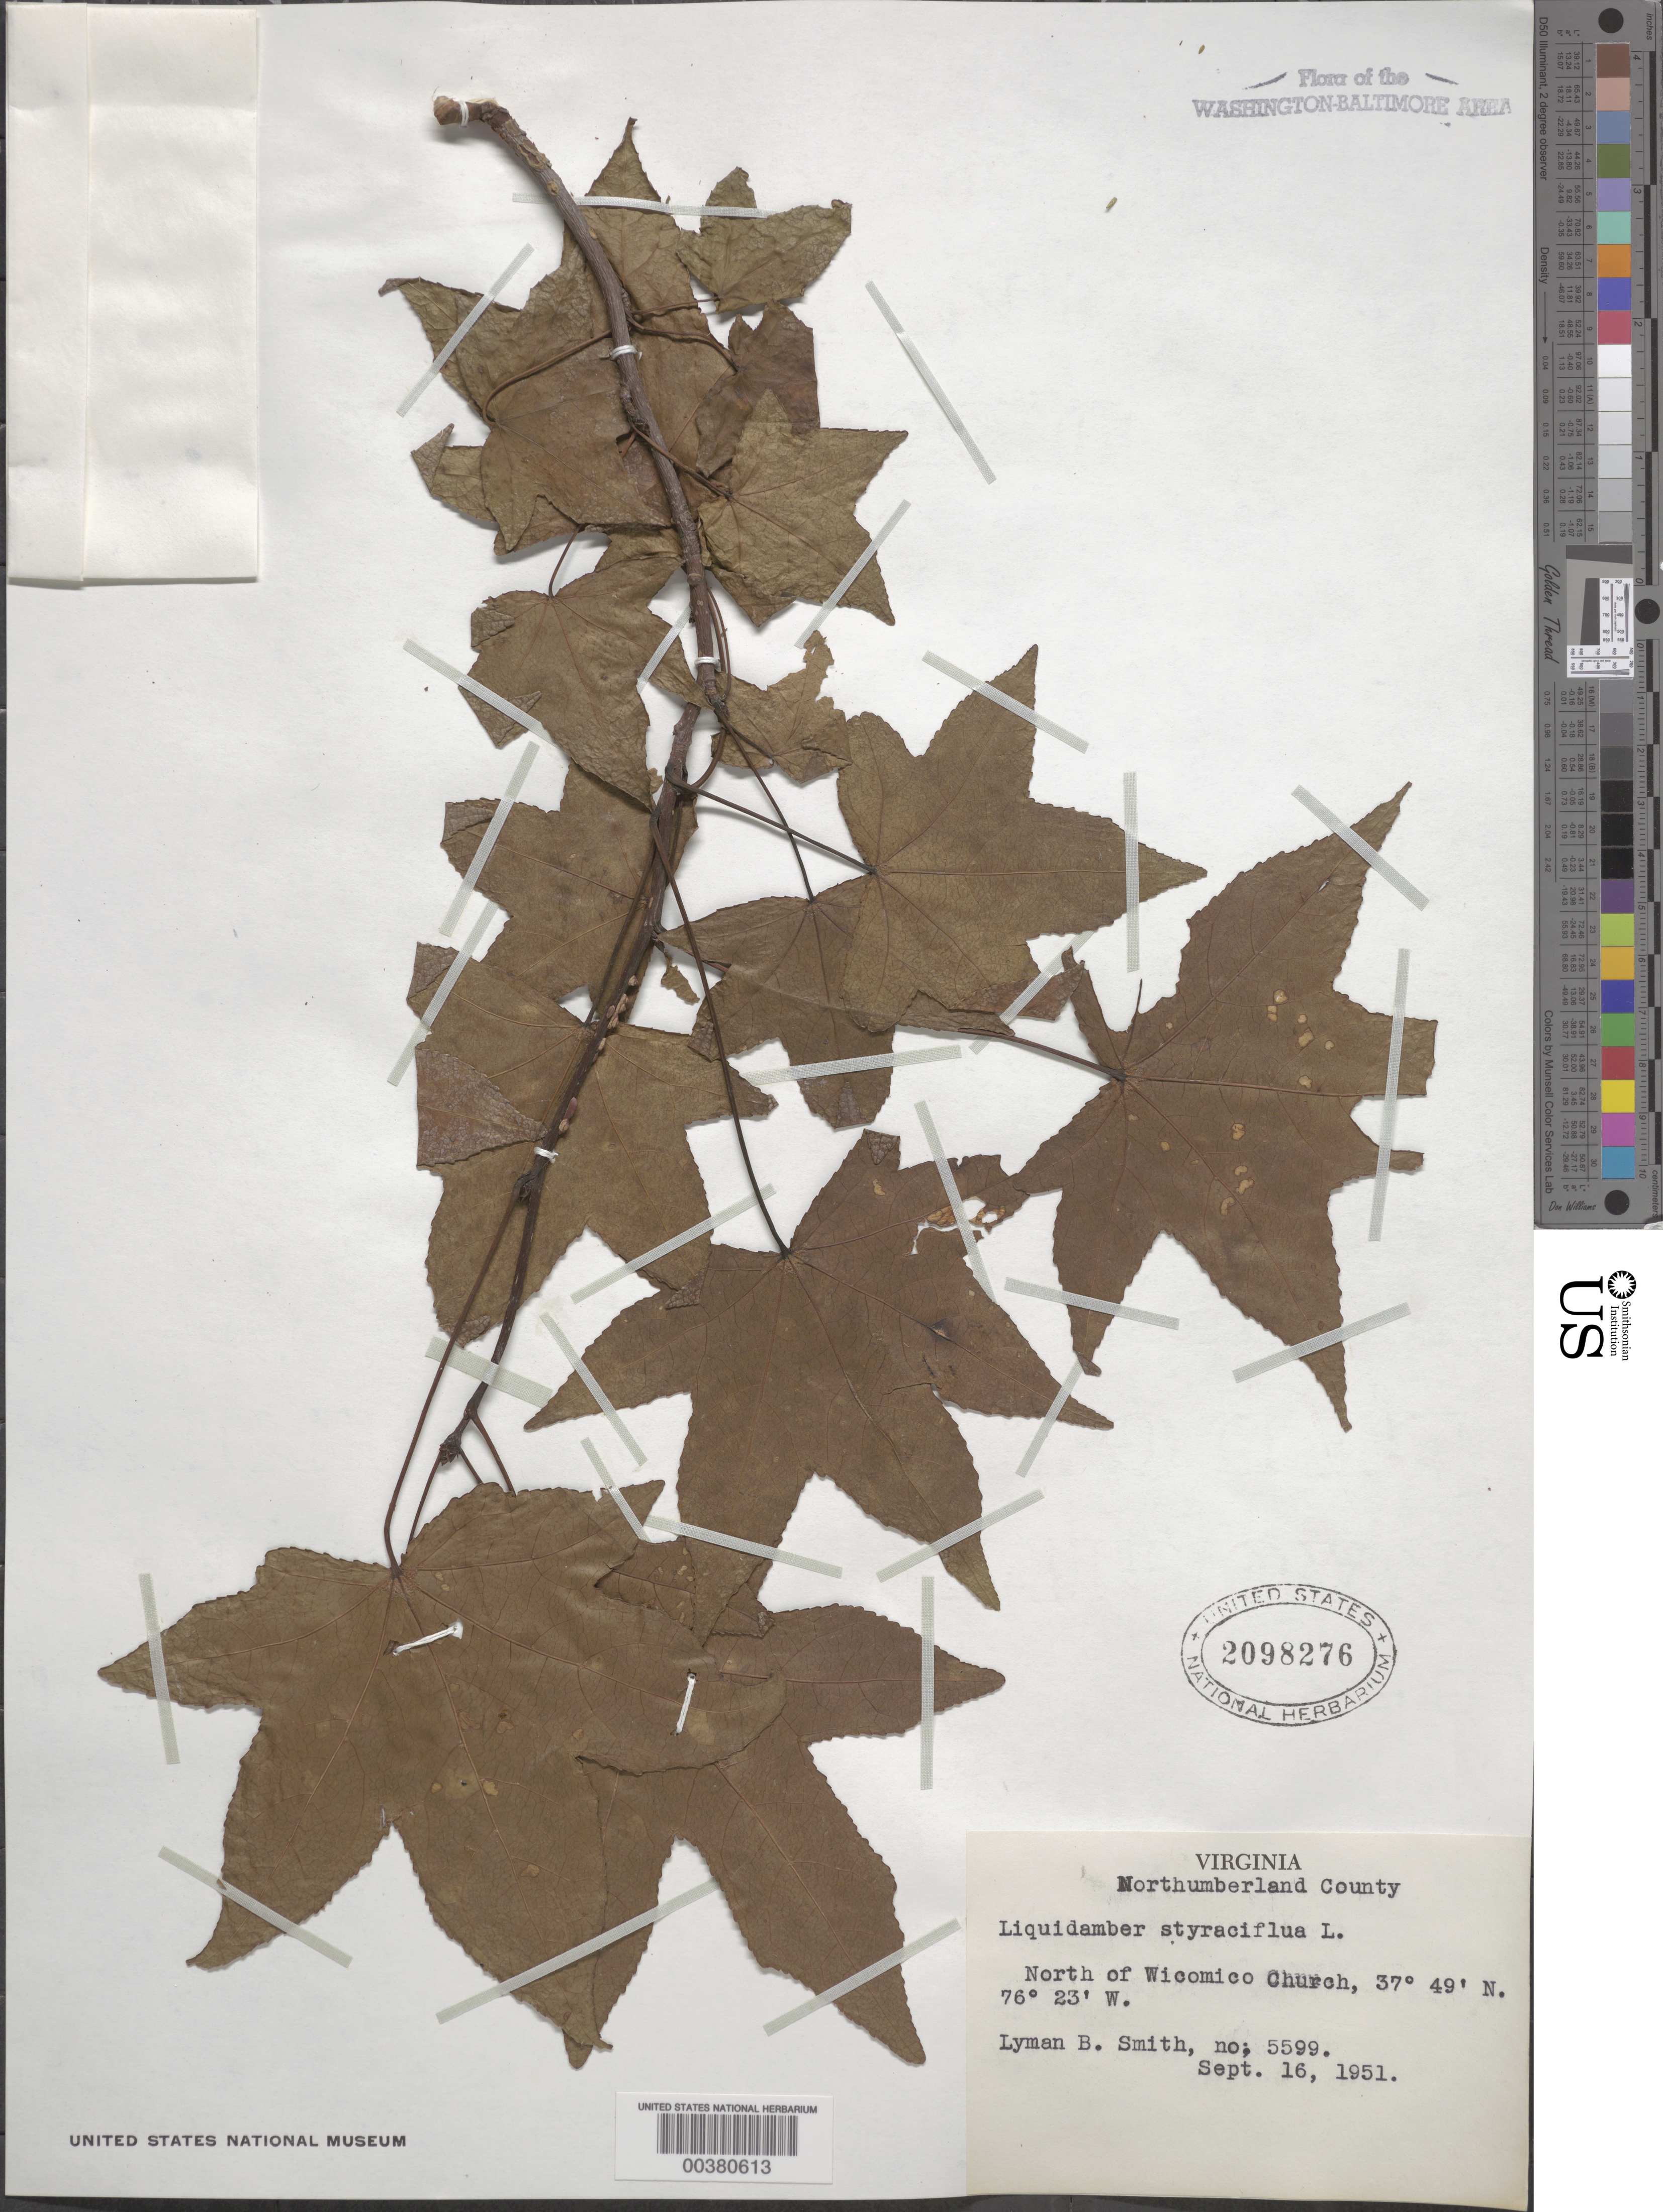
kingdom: Plantae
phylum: Tracheophyta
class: Magnoliopsida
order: Saxifragales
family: Altingiaceae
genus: Liquidambar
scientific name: Liquidambar styraciflua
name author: L.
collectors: L. Smith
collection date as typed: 16 Sep 1951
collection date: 1951-09-16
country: United States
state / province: Virginia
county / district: Northumberland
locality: North of Wicomico Church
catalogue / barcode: US 2098276